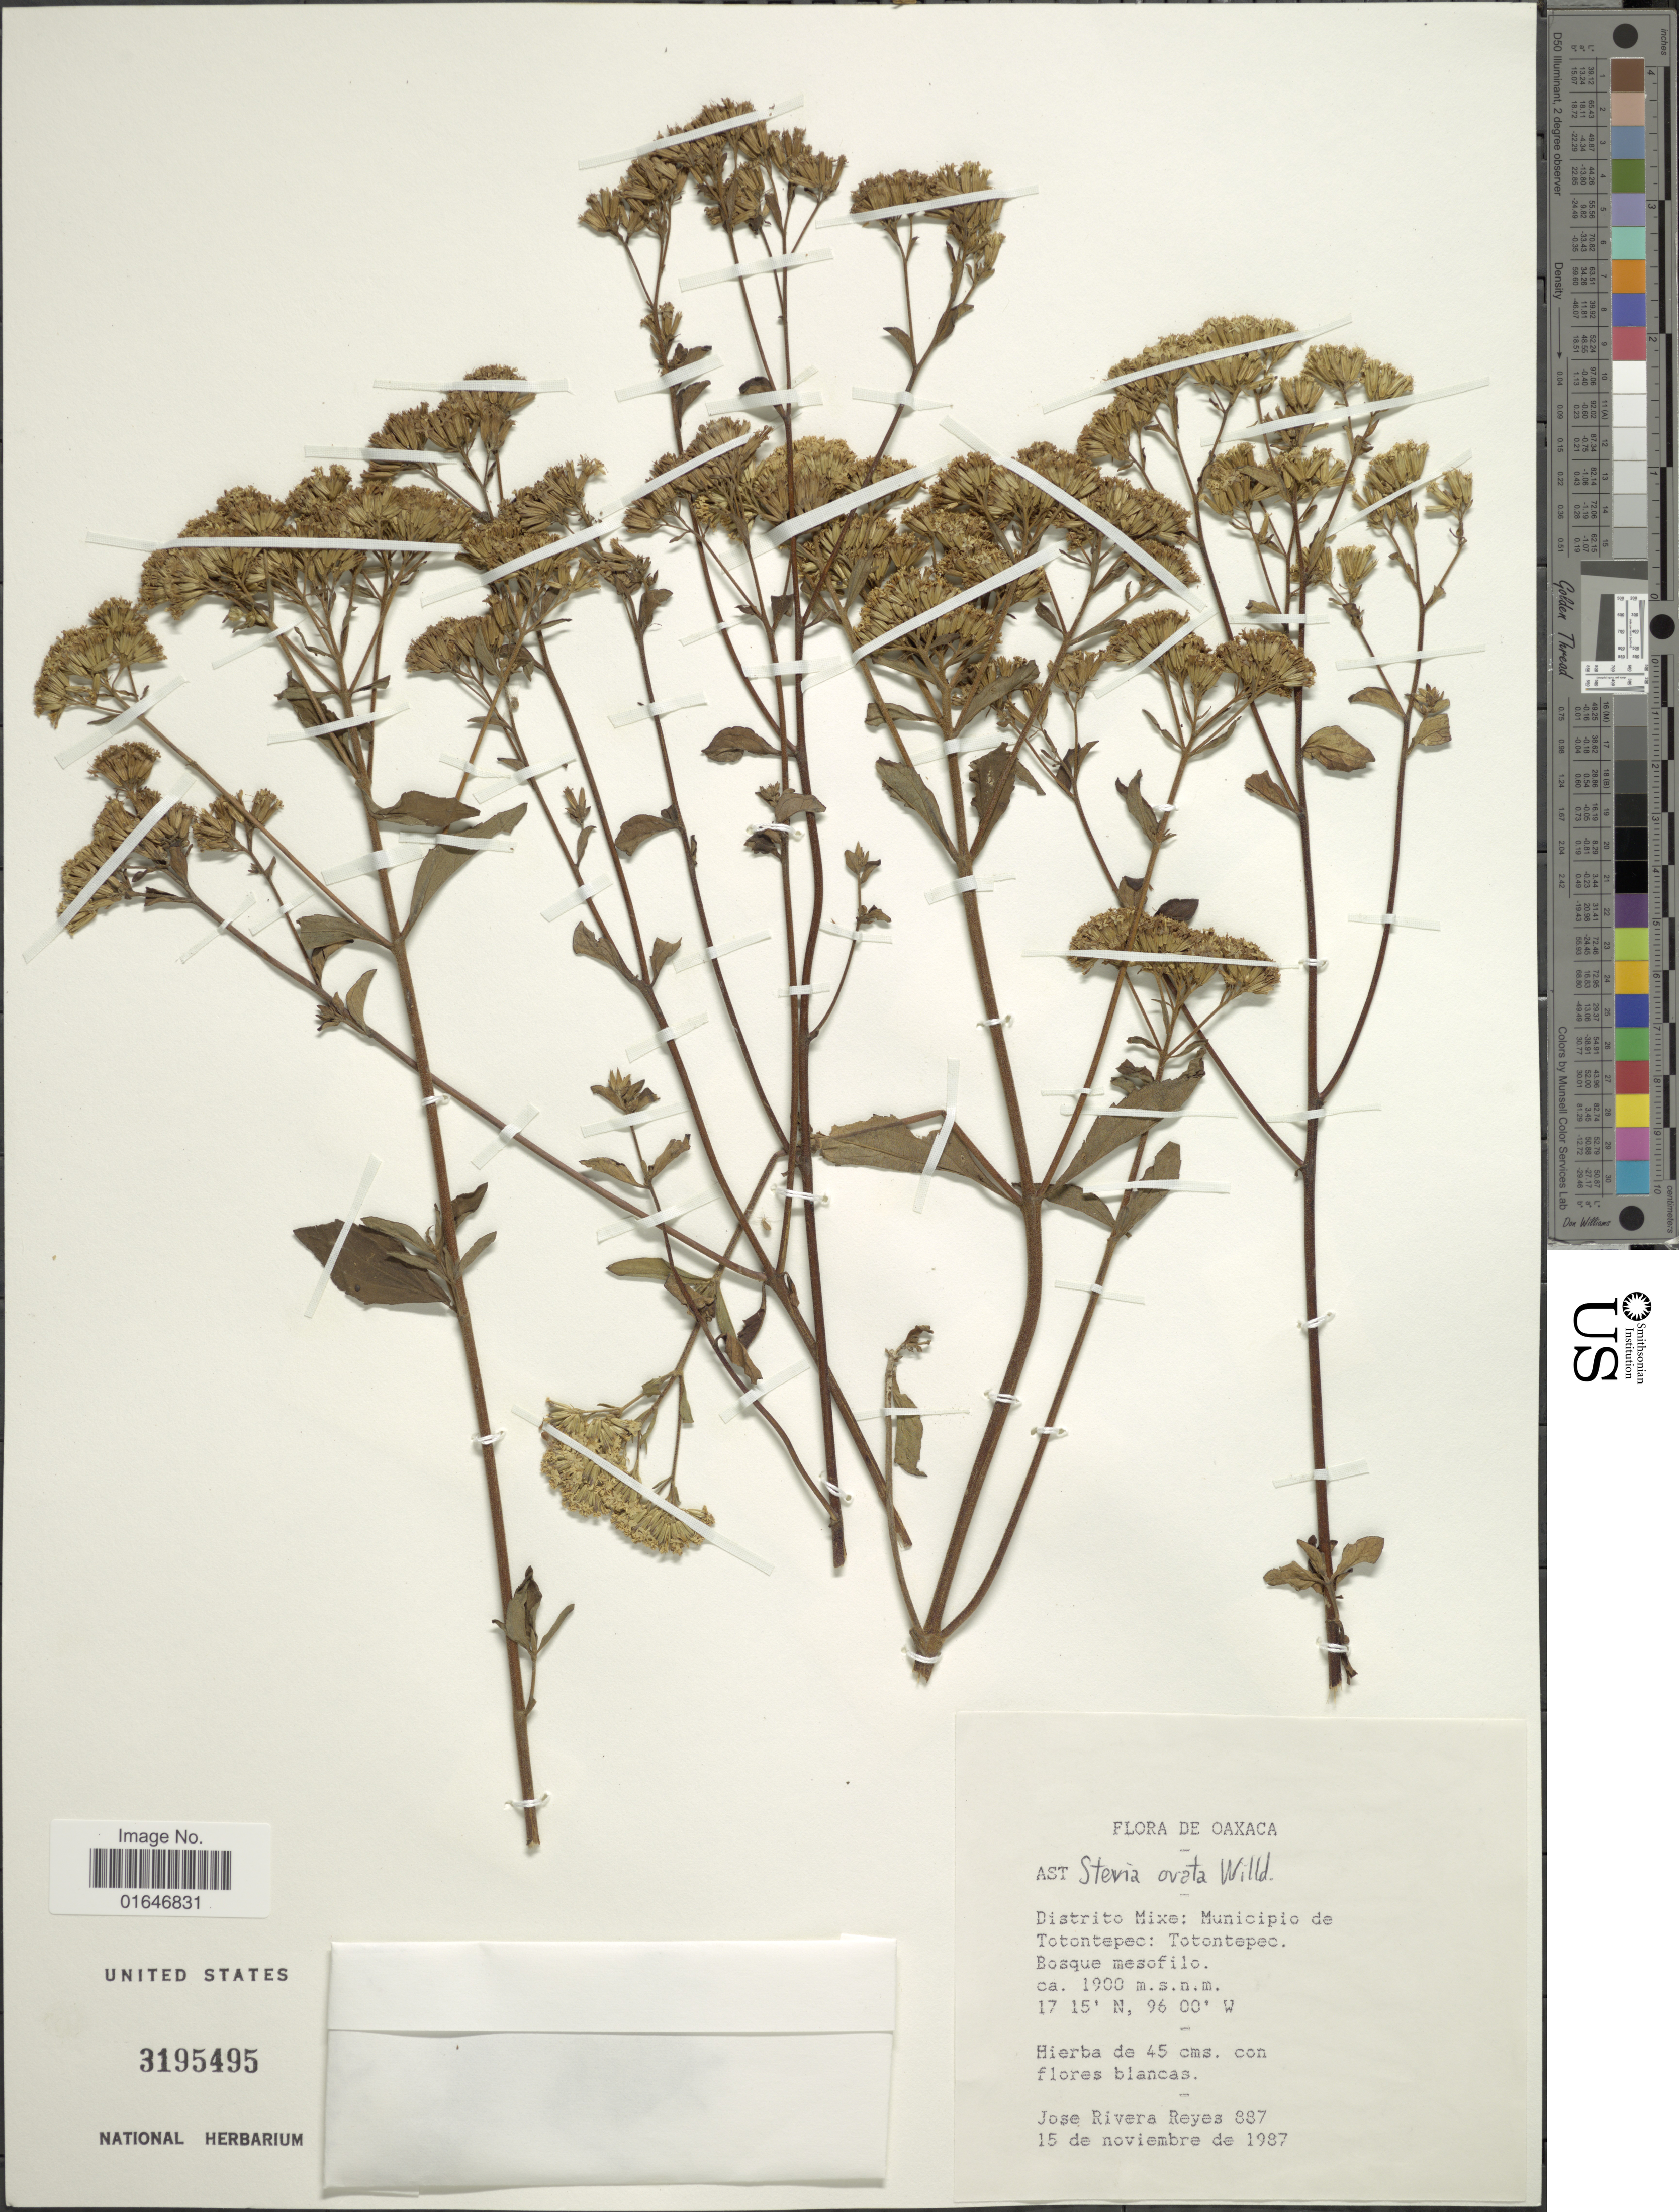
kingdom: Plantae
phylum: Tracheophyta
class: Magnoliopsida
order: Asterales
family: Asteraceae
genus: Stevia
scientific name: Stevia ovata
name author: Willd.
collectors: J. Reyes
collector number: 887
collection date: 1987-11-15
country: Mexico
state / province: Oaxaca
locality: Distrito Mixe: Municipio de Totontepec: Totontepec.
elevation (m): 1900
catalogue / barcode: US 3195495